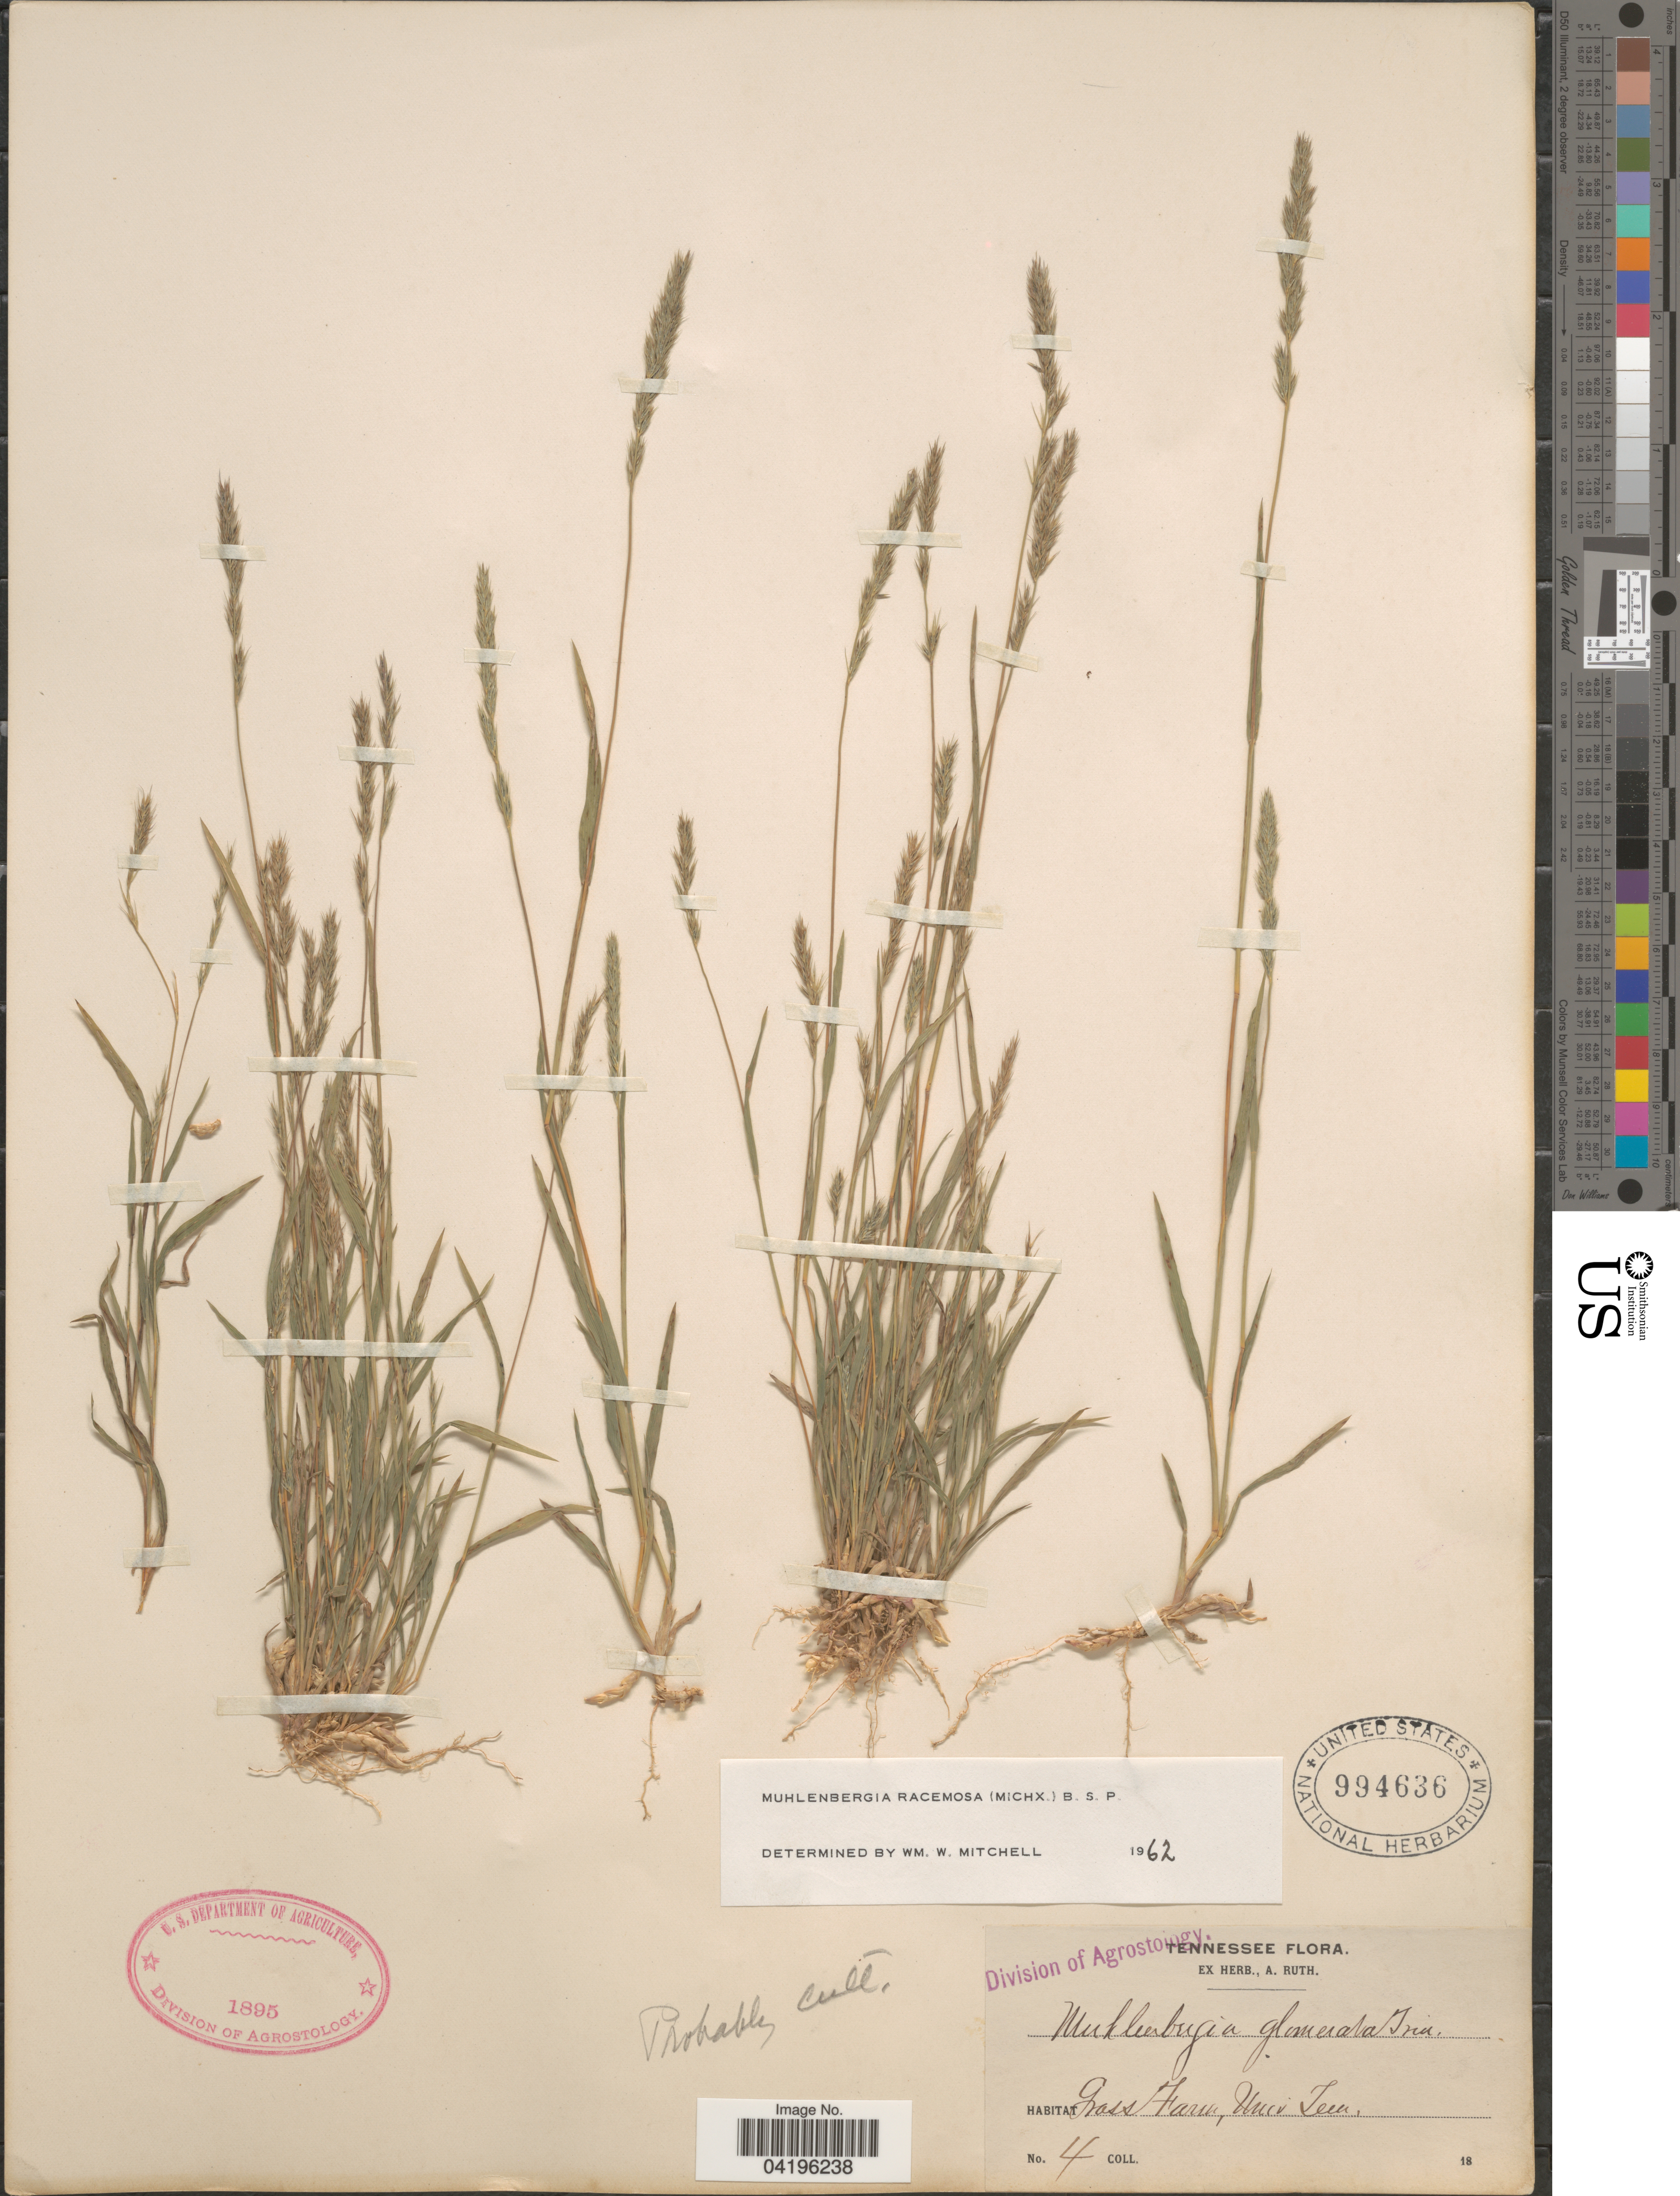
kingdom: Plantae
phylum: Tracheophyta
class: Liliopsida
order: Poales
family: Poaceae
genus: Muhlenbergia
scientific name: Muhlenbergia racemosa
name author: (Michx.) Britton et al.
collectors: Ex herb. A. Ruth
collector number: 4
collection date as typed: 18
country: United States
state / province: Tennessee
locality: Grass Farm, Univ. Tenn.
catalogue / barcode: US 994636